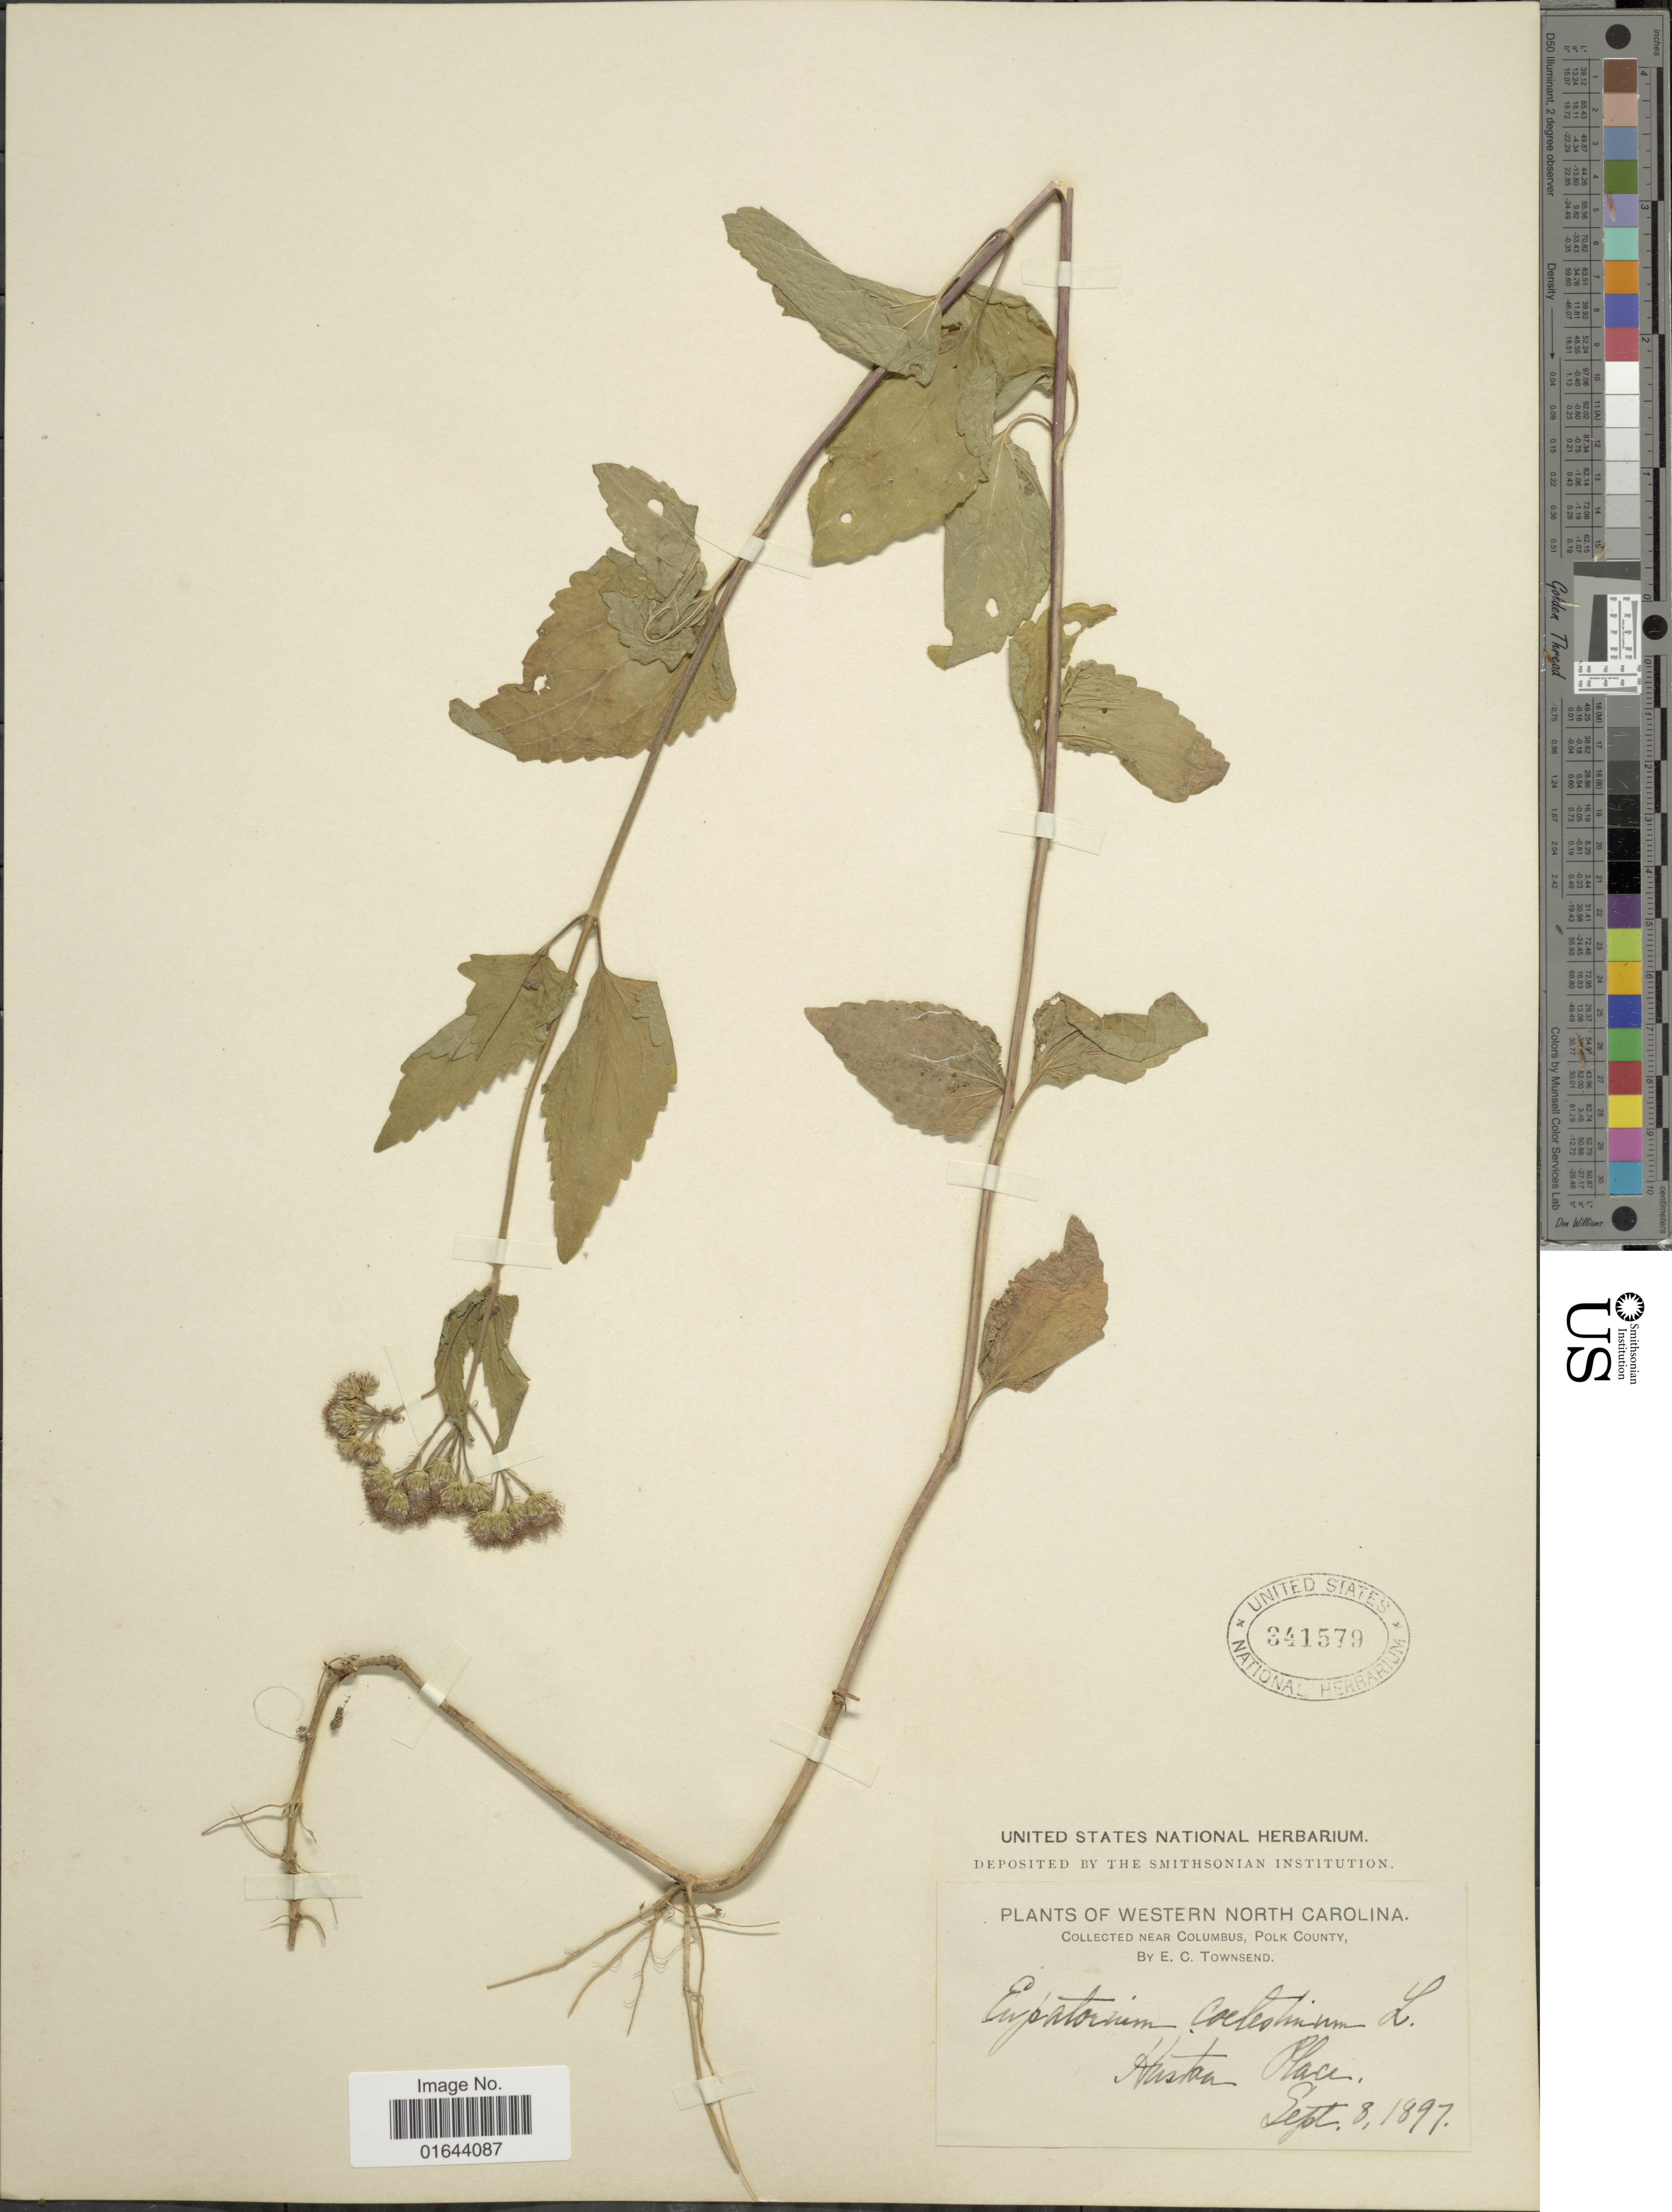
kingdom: Plantae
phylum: Tracheophyta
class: Magnoliopsida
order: Asterales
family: Asteraceae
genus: Conoclinium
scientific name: Conoclinium coelestinum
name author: (L.) DC.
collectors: E. C. Townsend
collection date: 1897-09-08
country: United States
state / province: North Carolina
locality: Western North Carolina. Near Columbus, Polk County. Huston Place.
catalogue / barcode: US 341579